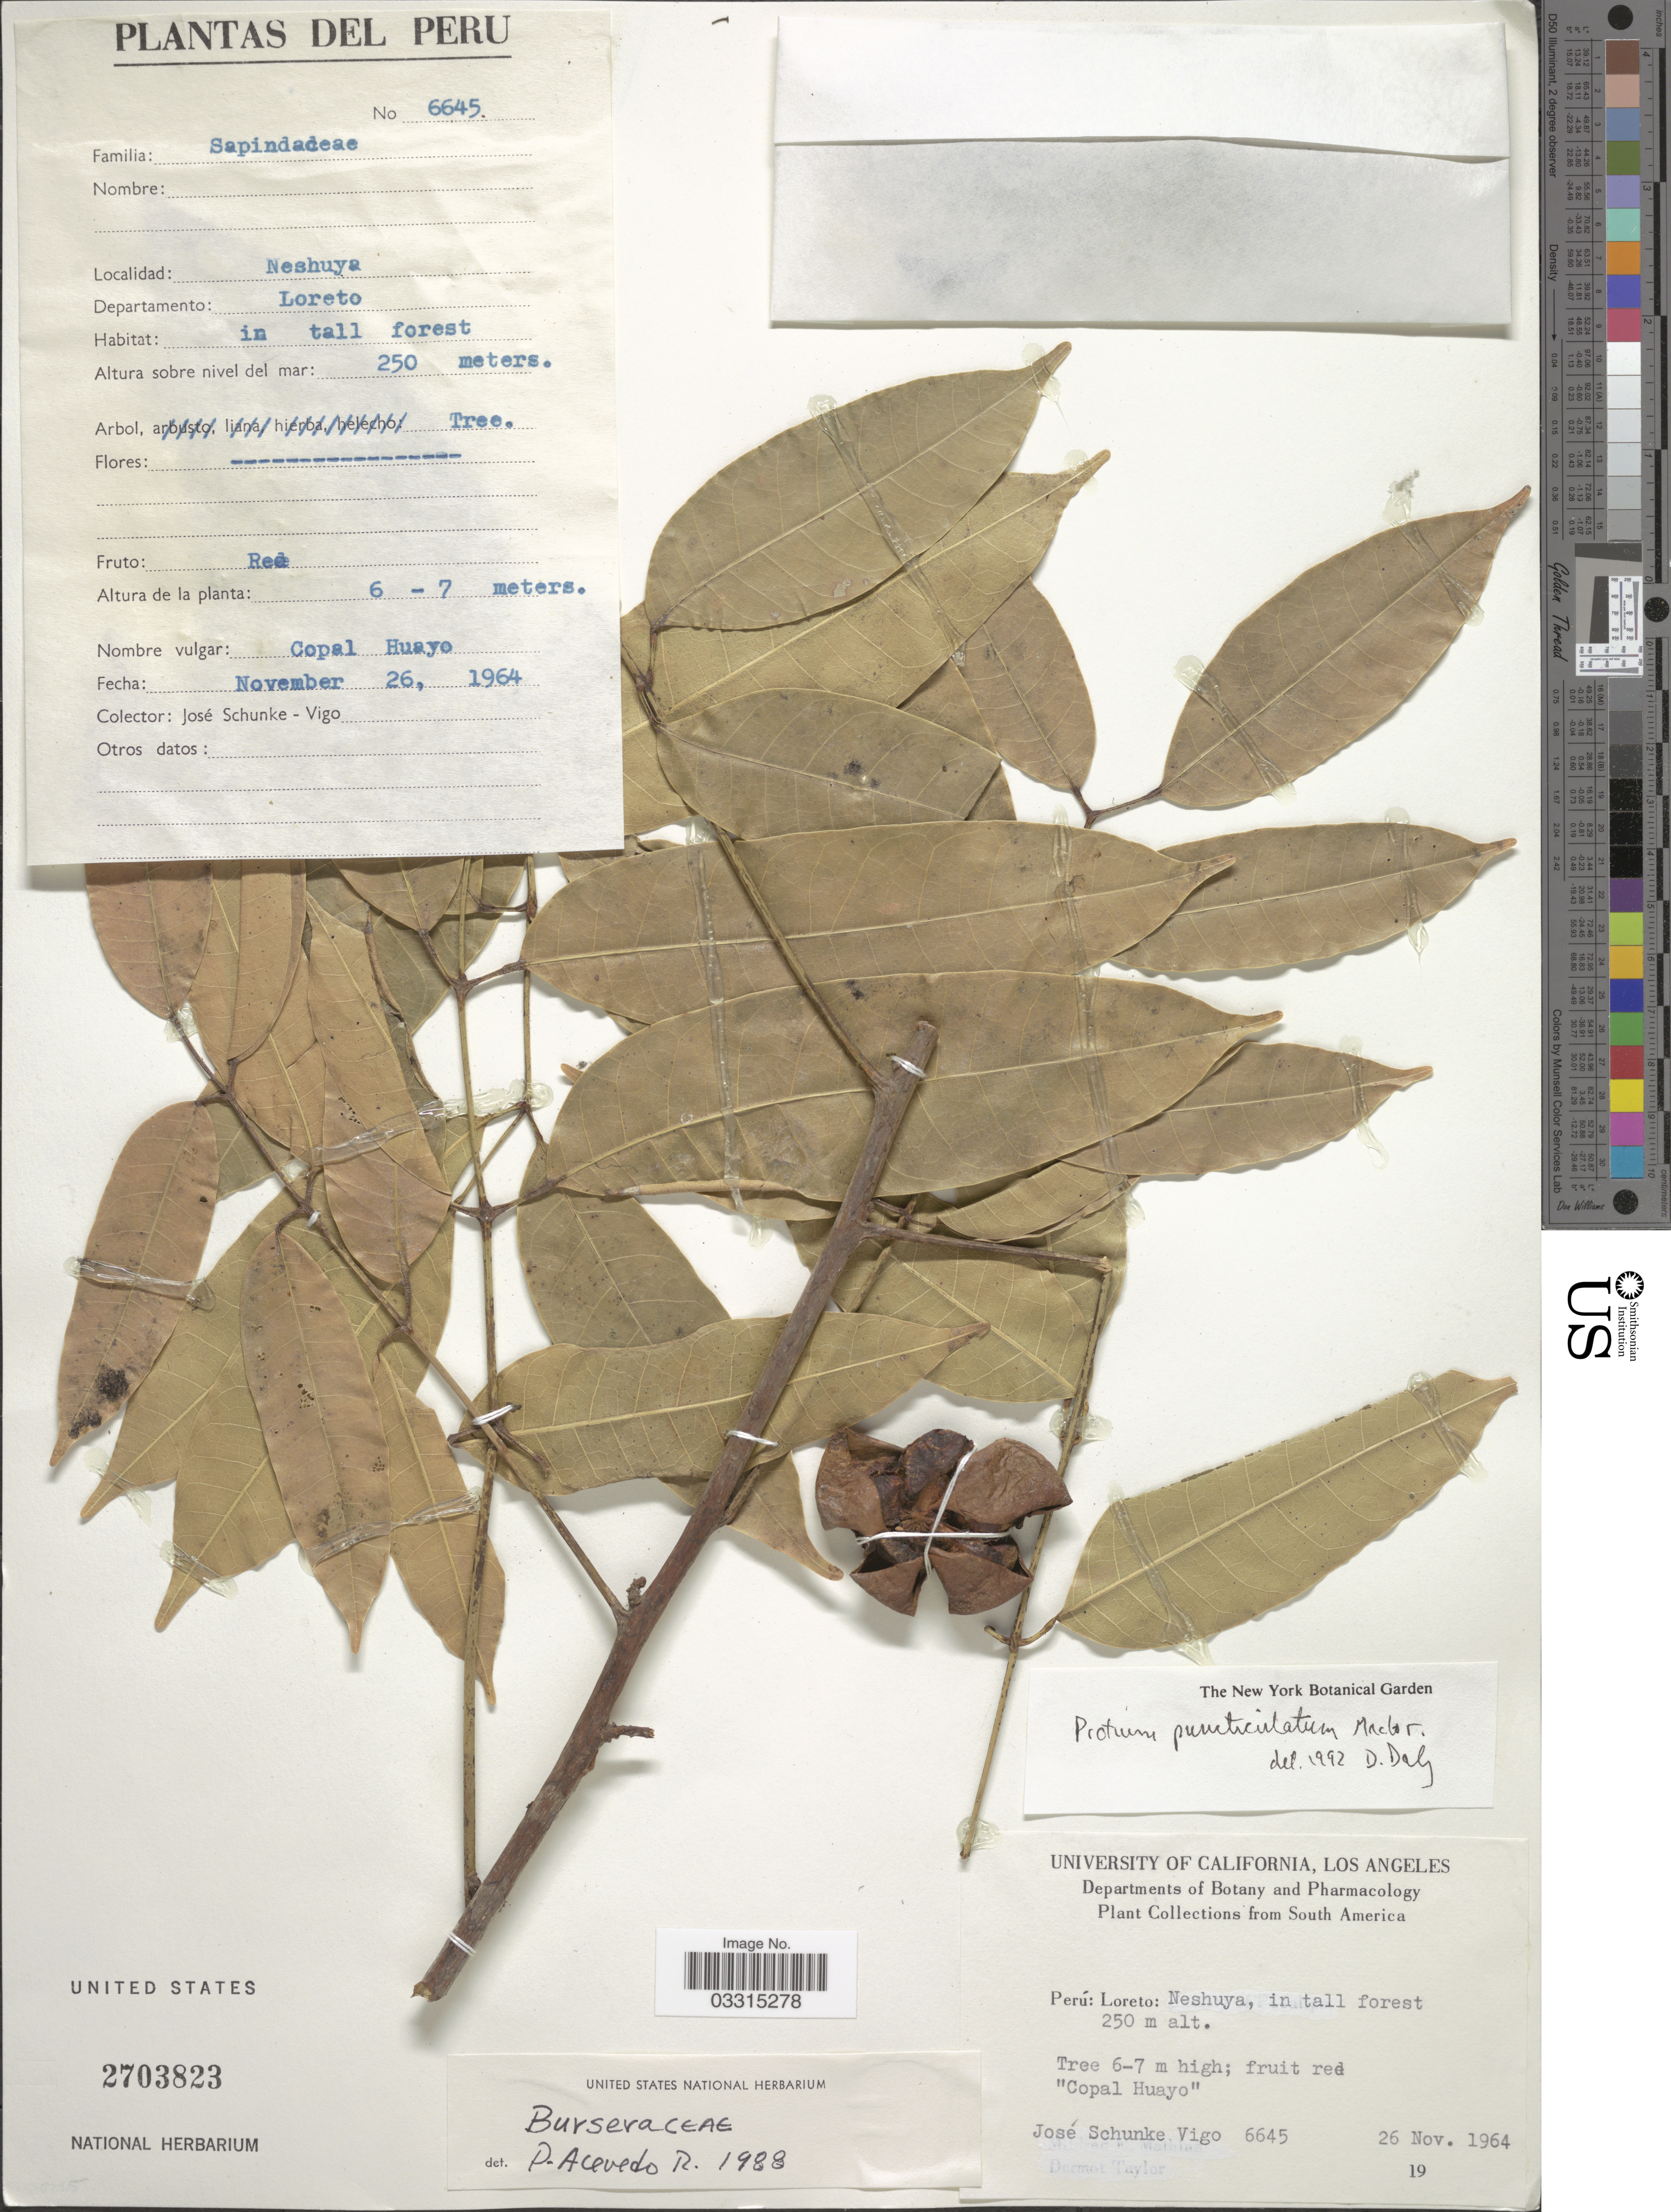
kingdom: Plantae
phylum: Tracheophyta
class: Magnoliopsida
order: Sapindales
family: Burseraceae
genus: Protium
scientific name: Protium puncticulatum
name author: J.F. Macbr.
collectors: J. Schunke Vigo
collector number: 6645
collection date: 1964-11-26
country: Peru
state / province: Loreto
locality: Neshuya. Departamento: Loreto.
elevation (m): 250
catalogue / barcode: US 2703823